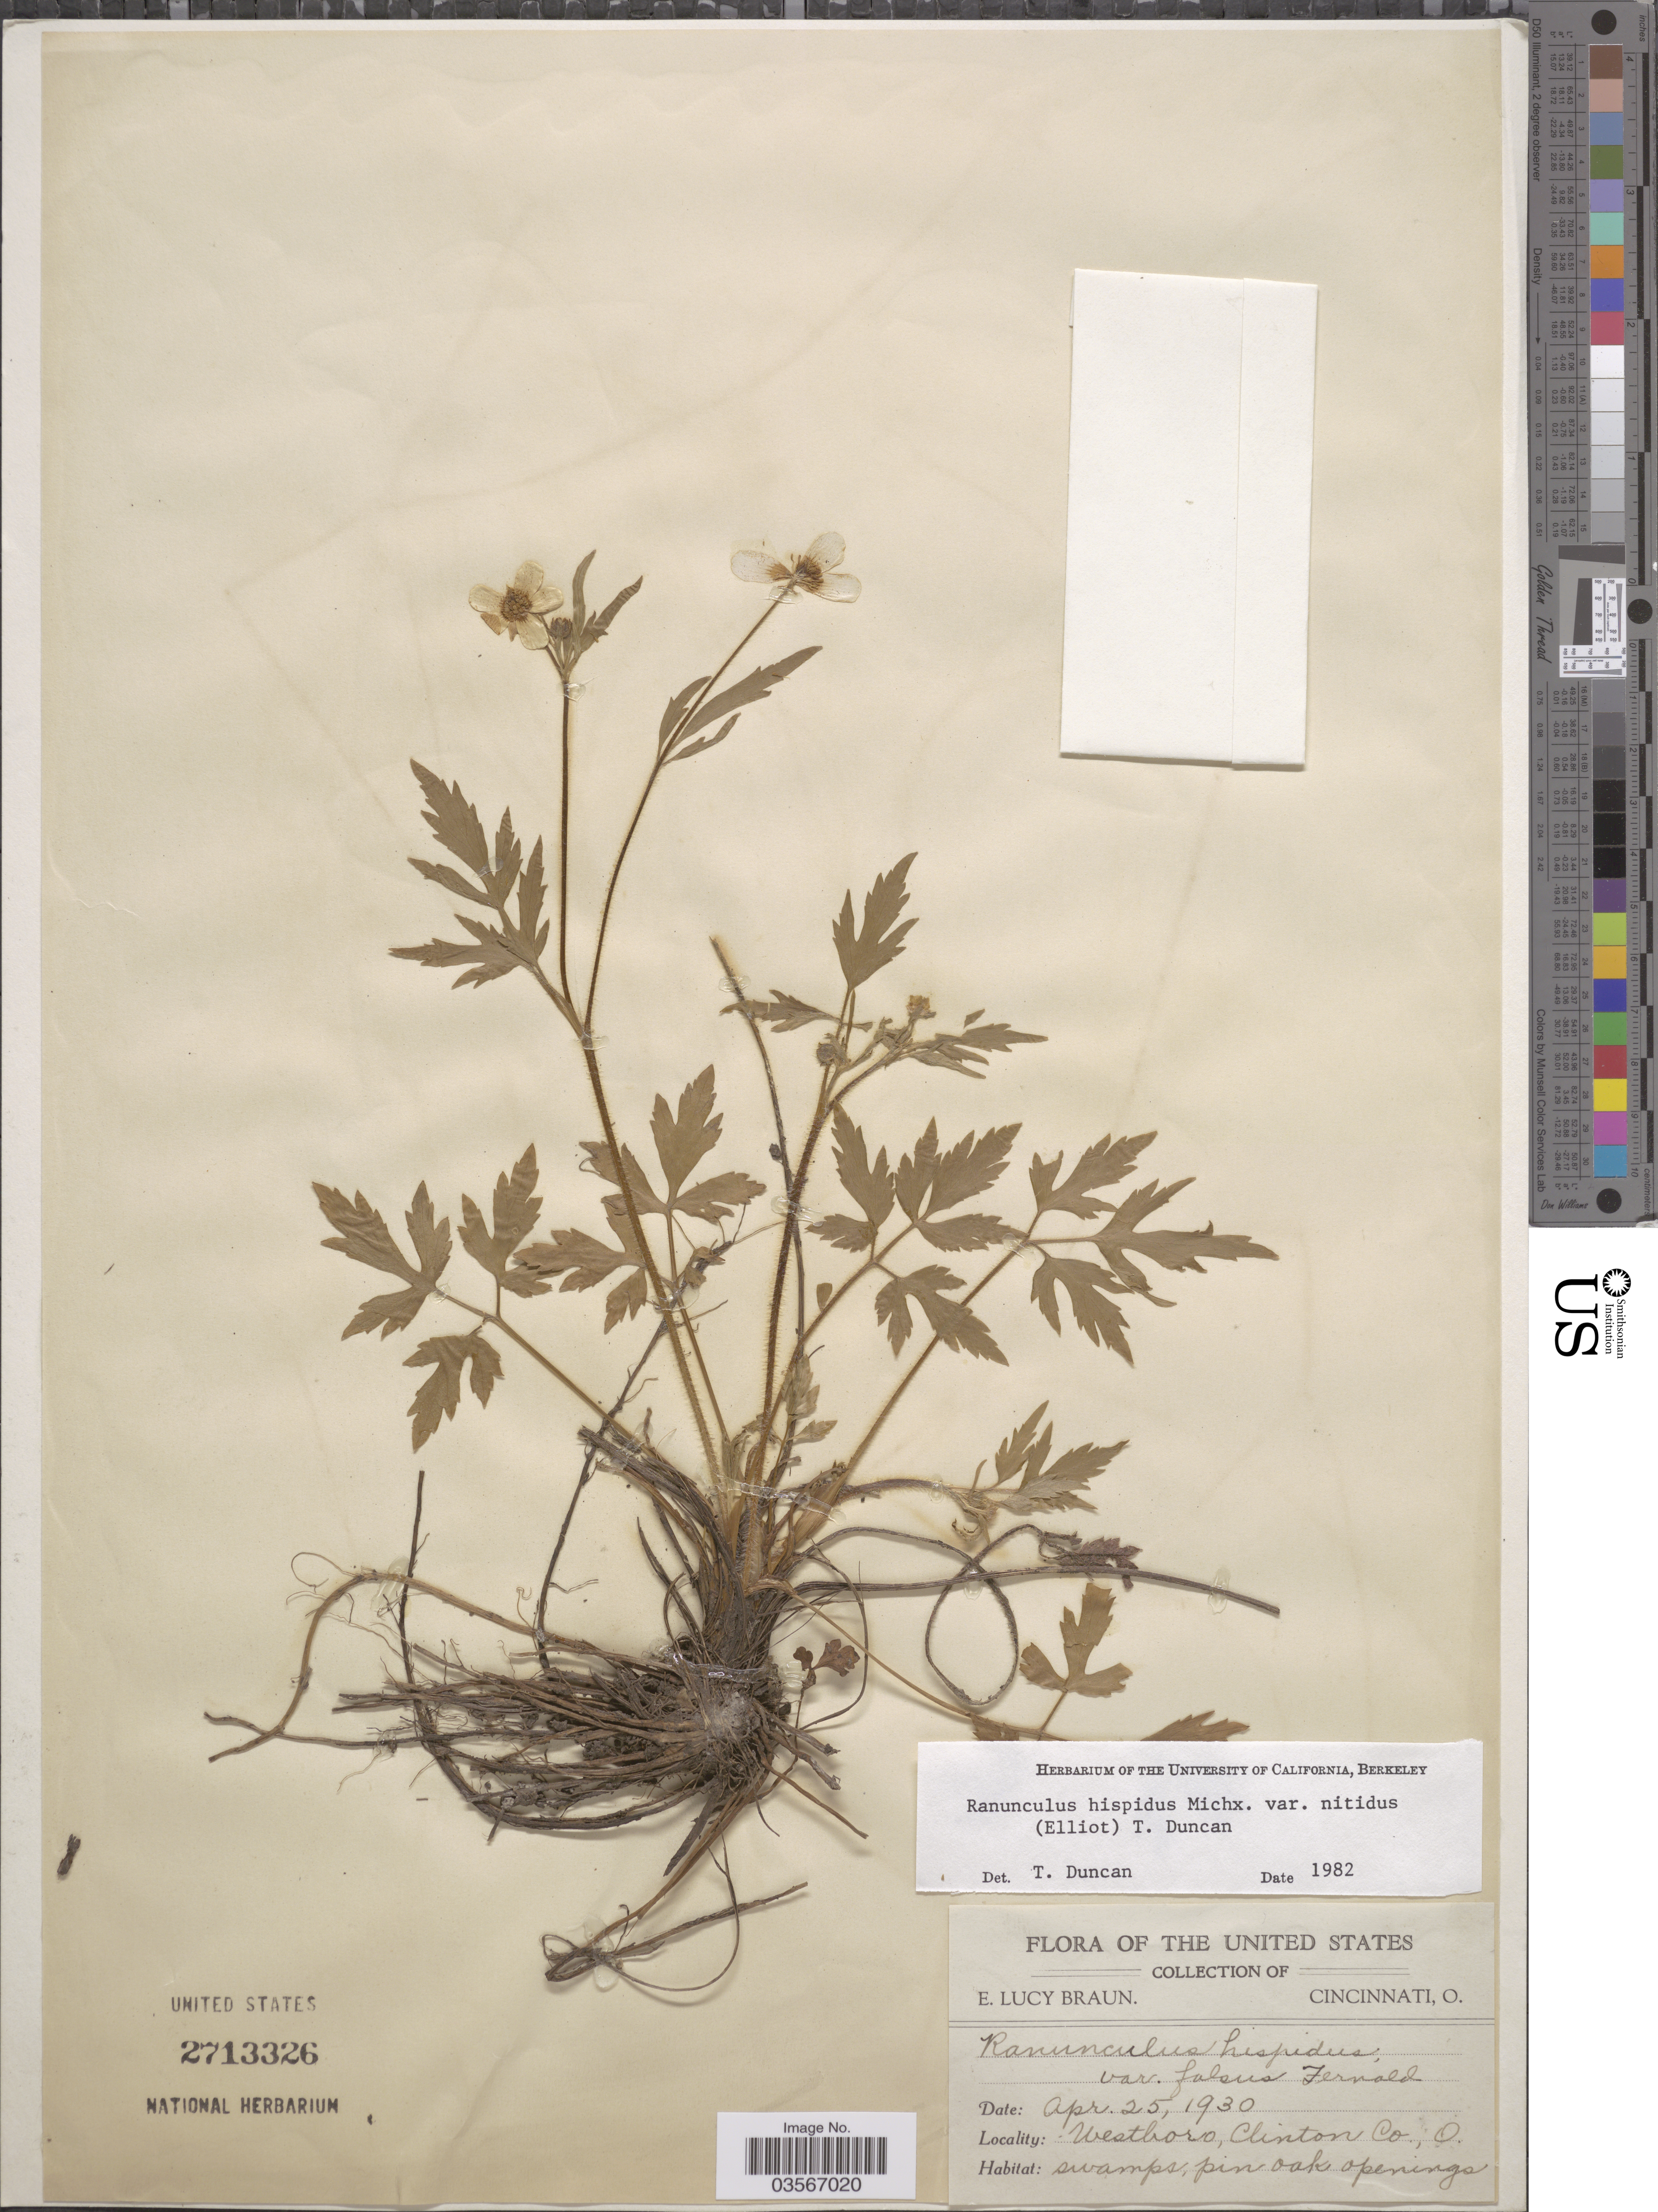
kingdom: Plantae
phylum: Tracheophyta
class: Magnoliopsida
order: Ranunculales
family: Ranunculaceae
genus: Ranunculus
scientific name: Ranunculus hispidus var. nitidus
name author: (Chapm.) T. Duncan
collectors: E. L. Braun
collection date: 1930-04-25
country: United States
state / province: Ohio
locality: Westboro, Clinton Co.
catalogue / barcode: US 2713326